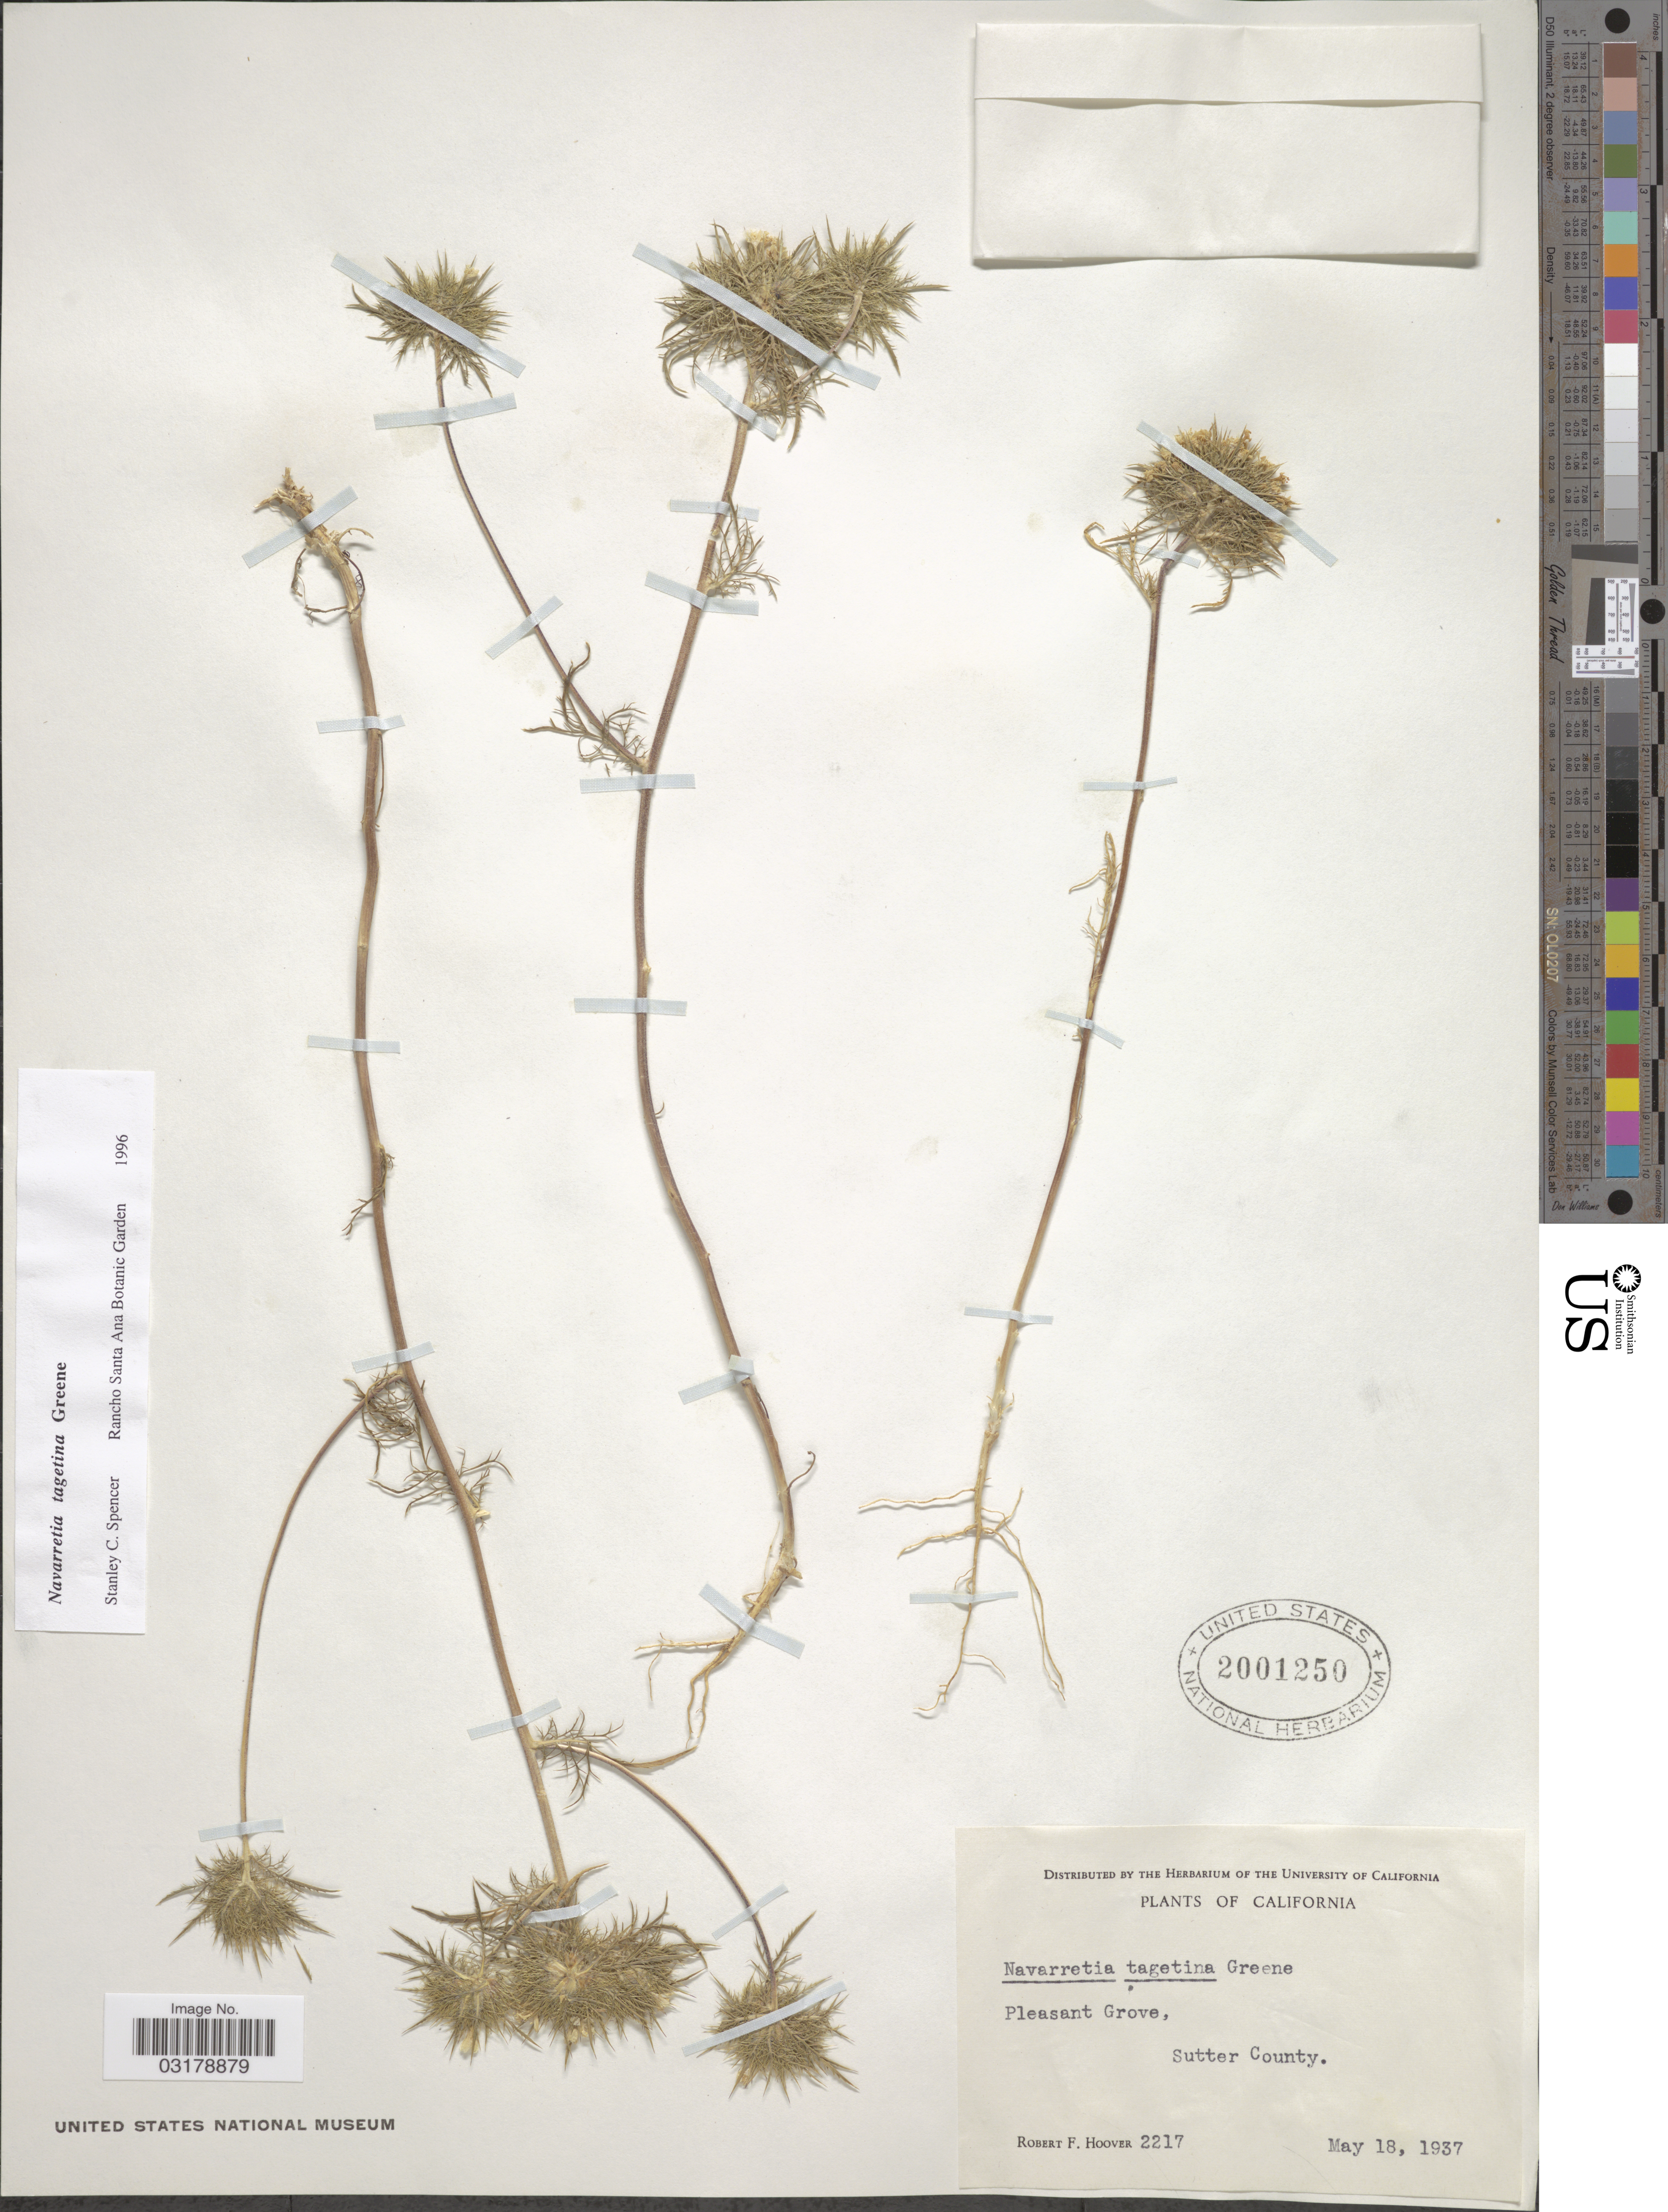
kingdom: Plantae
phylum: Tracheophyta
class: Magnoliopsida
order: Ericales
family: Polemoniaceae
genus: Navarretia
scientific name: Navarretia tagetina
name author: S.W. Greene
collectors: R. F. Hoover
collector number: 2217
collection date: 1937-05-18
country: United States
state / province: California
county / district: Sutter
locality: Pleasant Grove. Sutter County.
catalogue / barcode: US 2001250